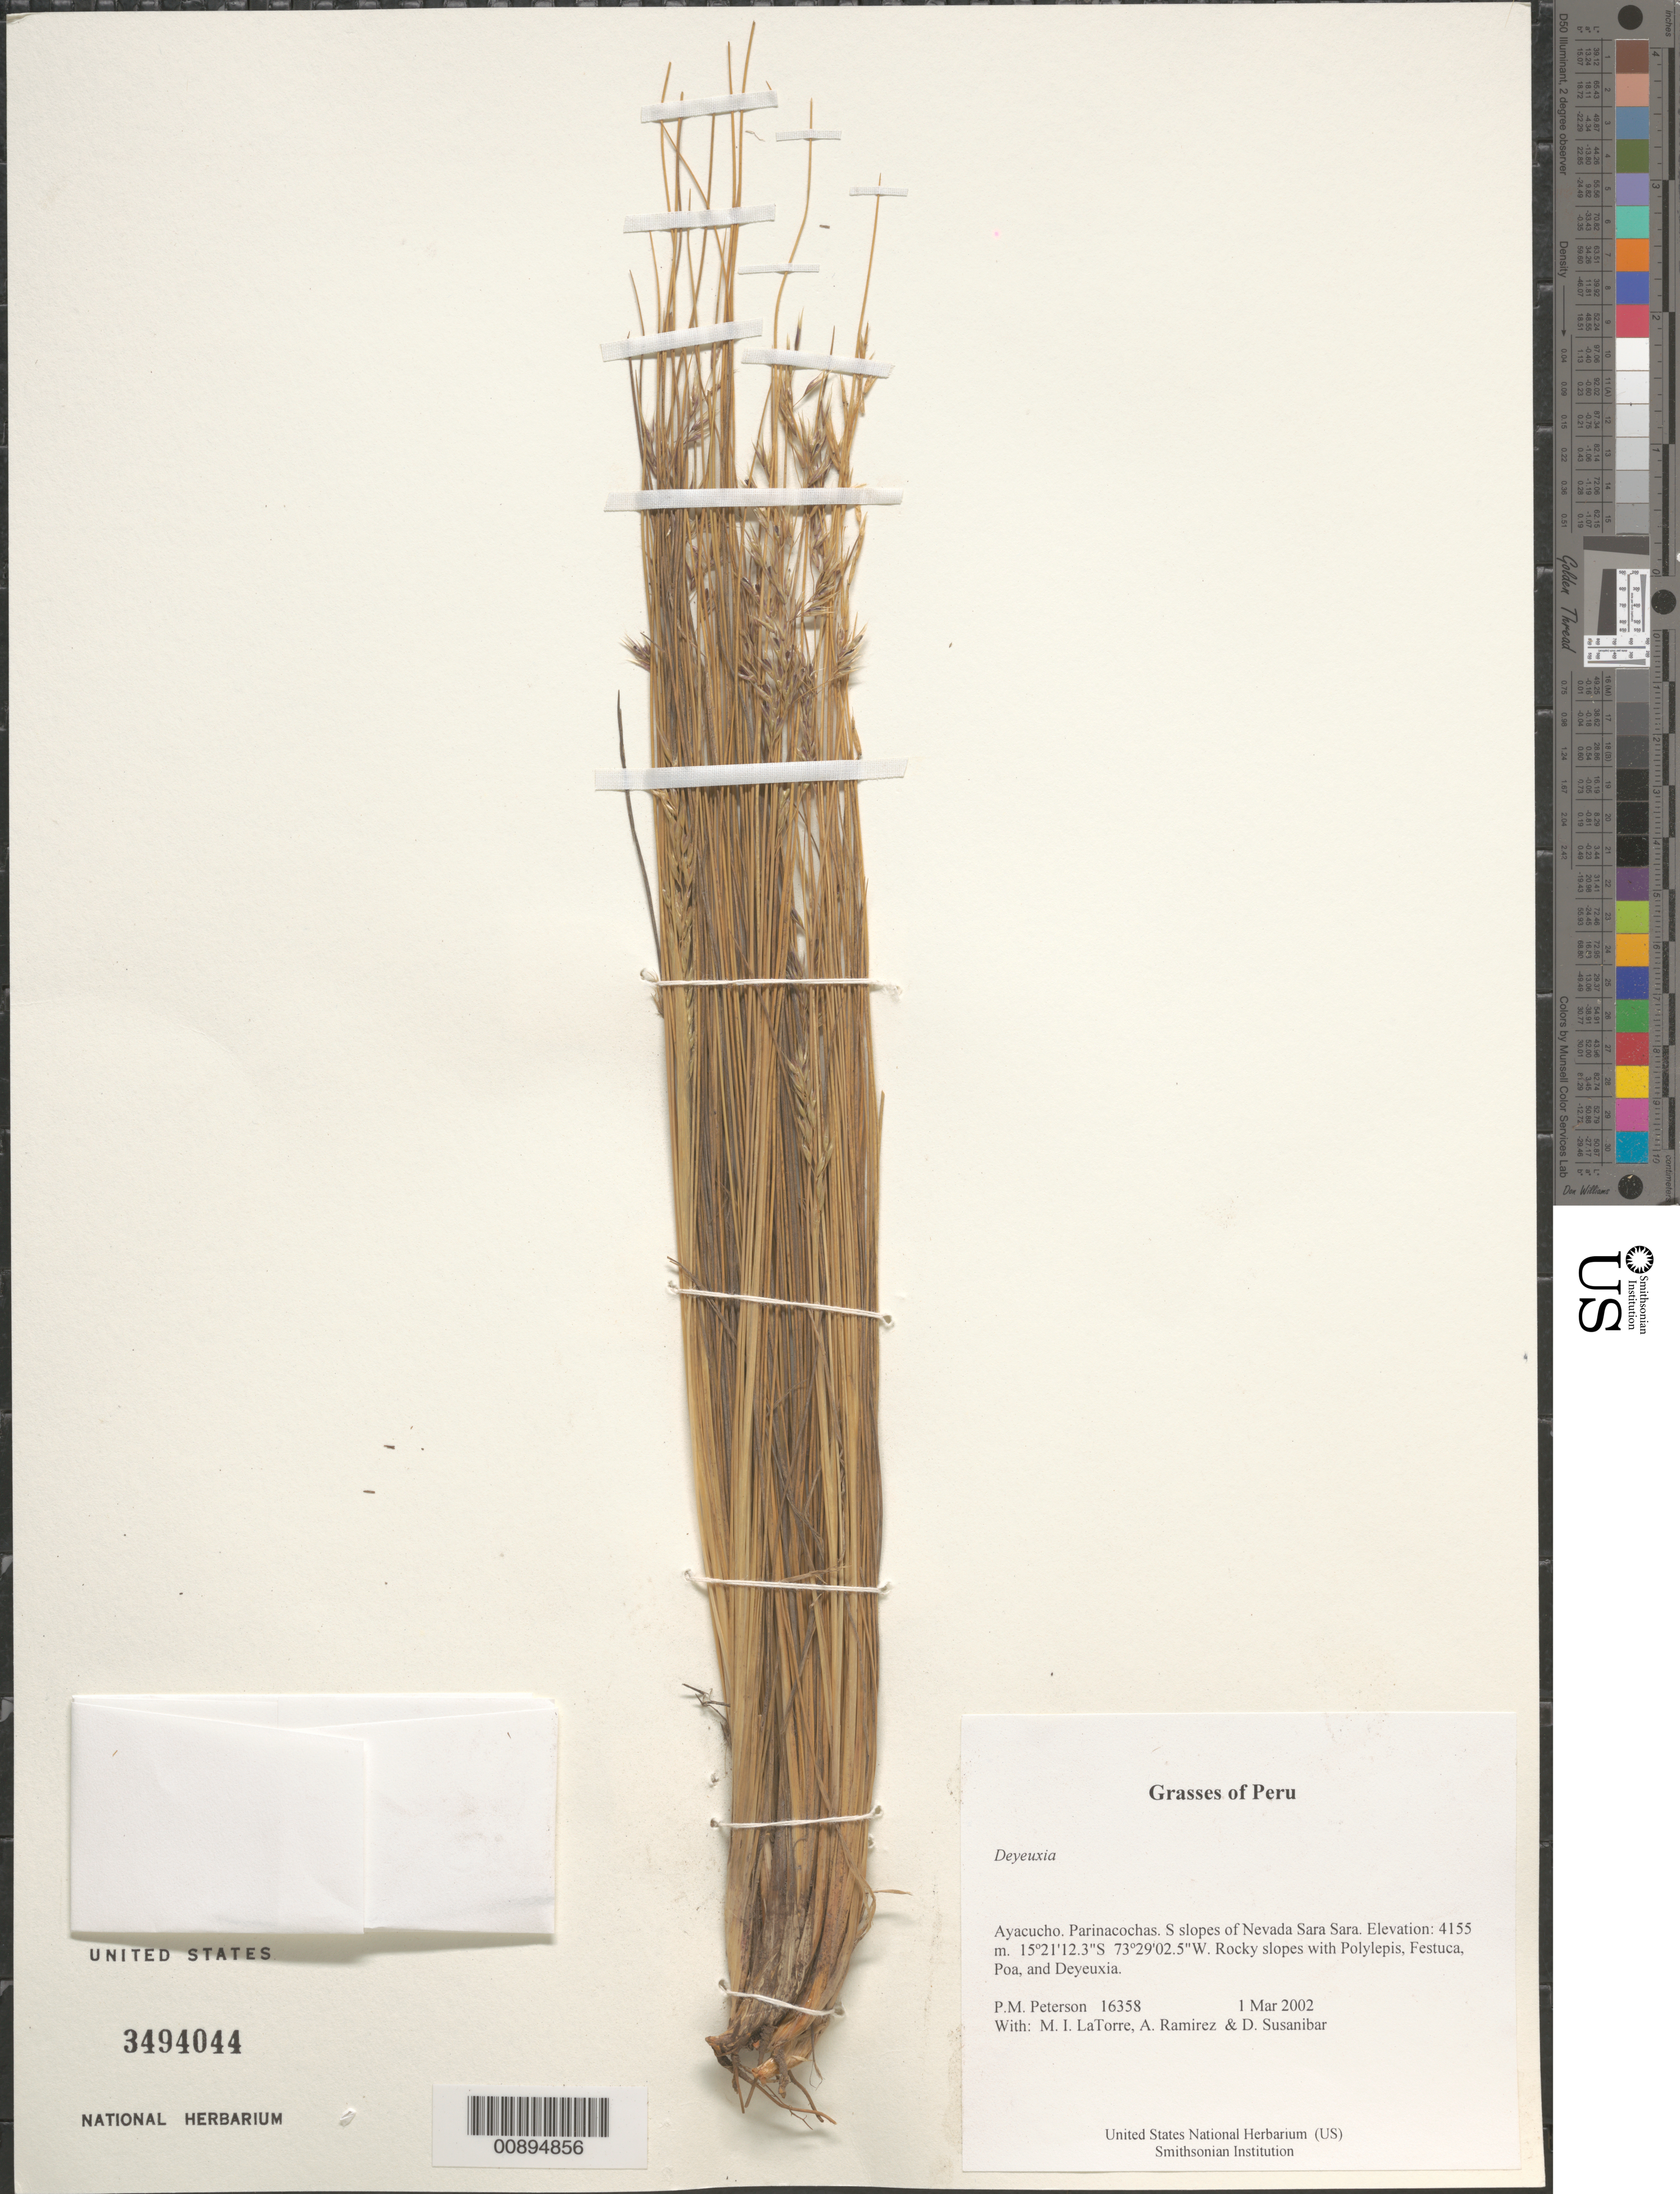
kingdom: Plantae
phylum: Tracheophyta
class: Liliopsida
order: Poales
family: Poaceae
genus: Calamagrostis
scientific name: Calamagrostis sp.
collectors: P. M. Peterson, M. I. La Torre, A. Ramírez & D. Susanibar Cruz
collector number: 16358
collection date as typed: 01 Mar 2002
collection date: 2002-03-01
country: Peru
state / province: Ayacucho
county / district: Parinacochas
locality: S slopes of Nevada Sara Sara.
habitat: Rocky slopes with ~Polylepis, Festuca, Poa, and Deyeuxia~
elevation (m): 4155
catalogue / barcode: US 3494044